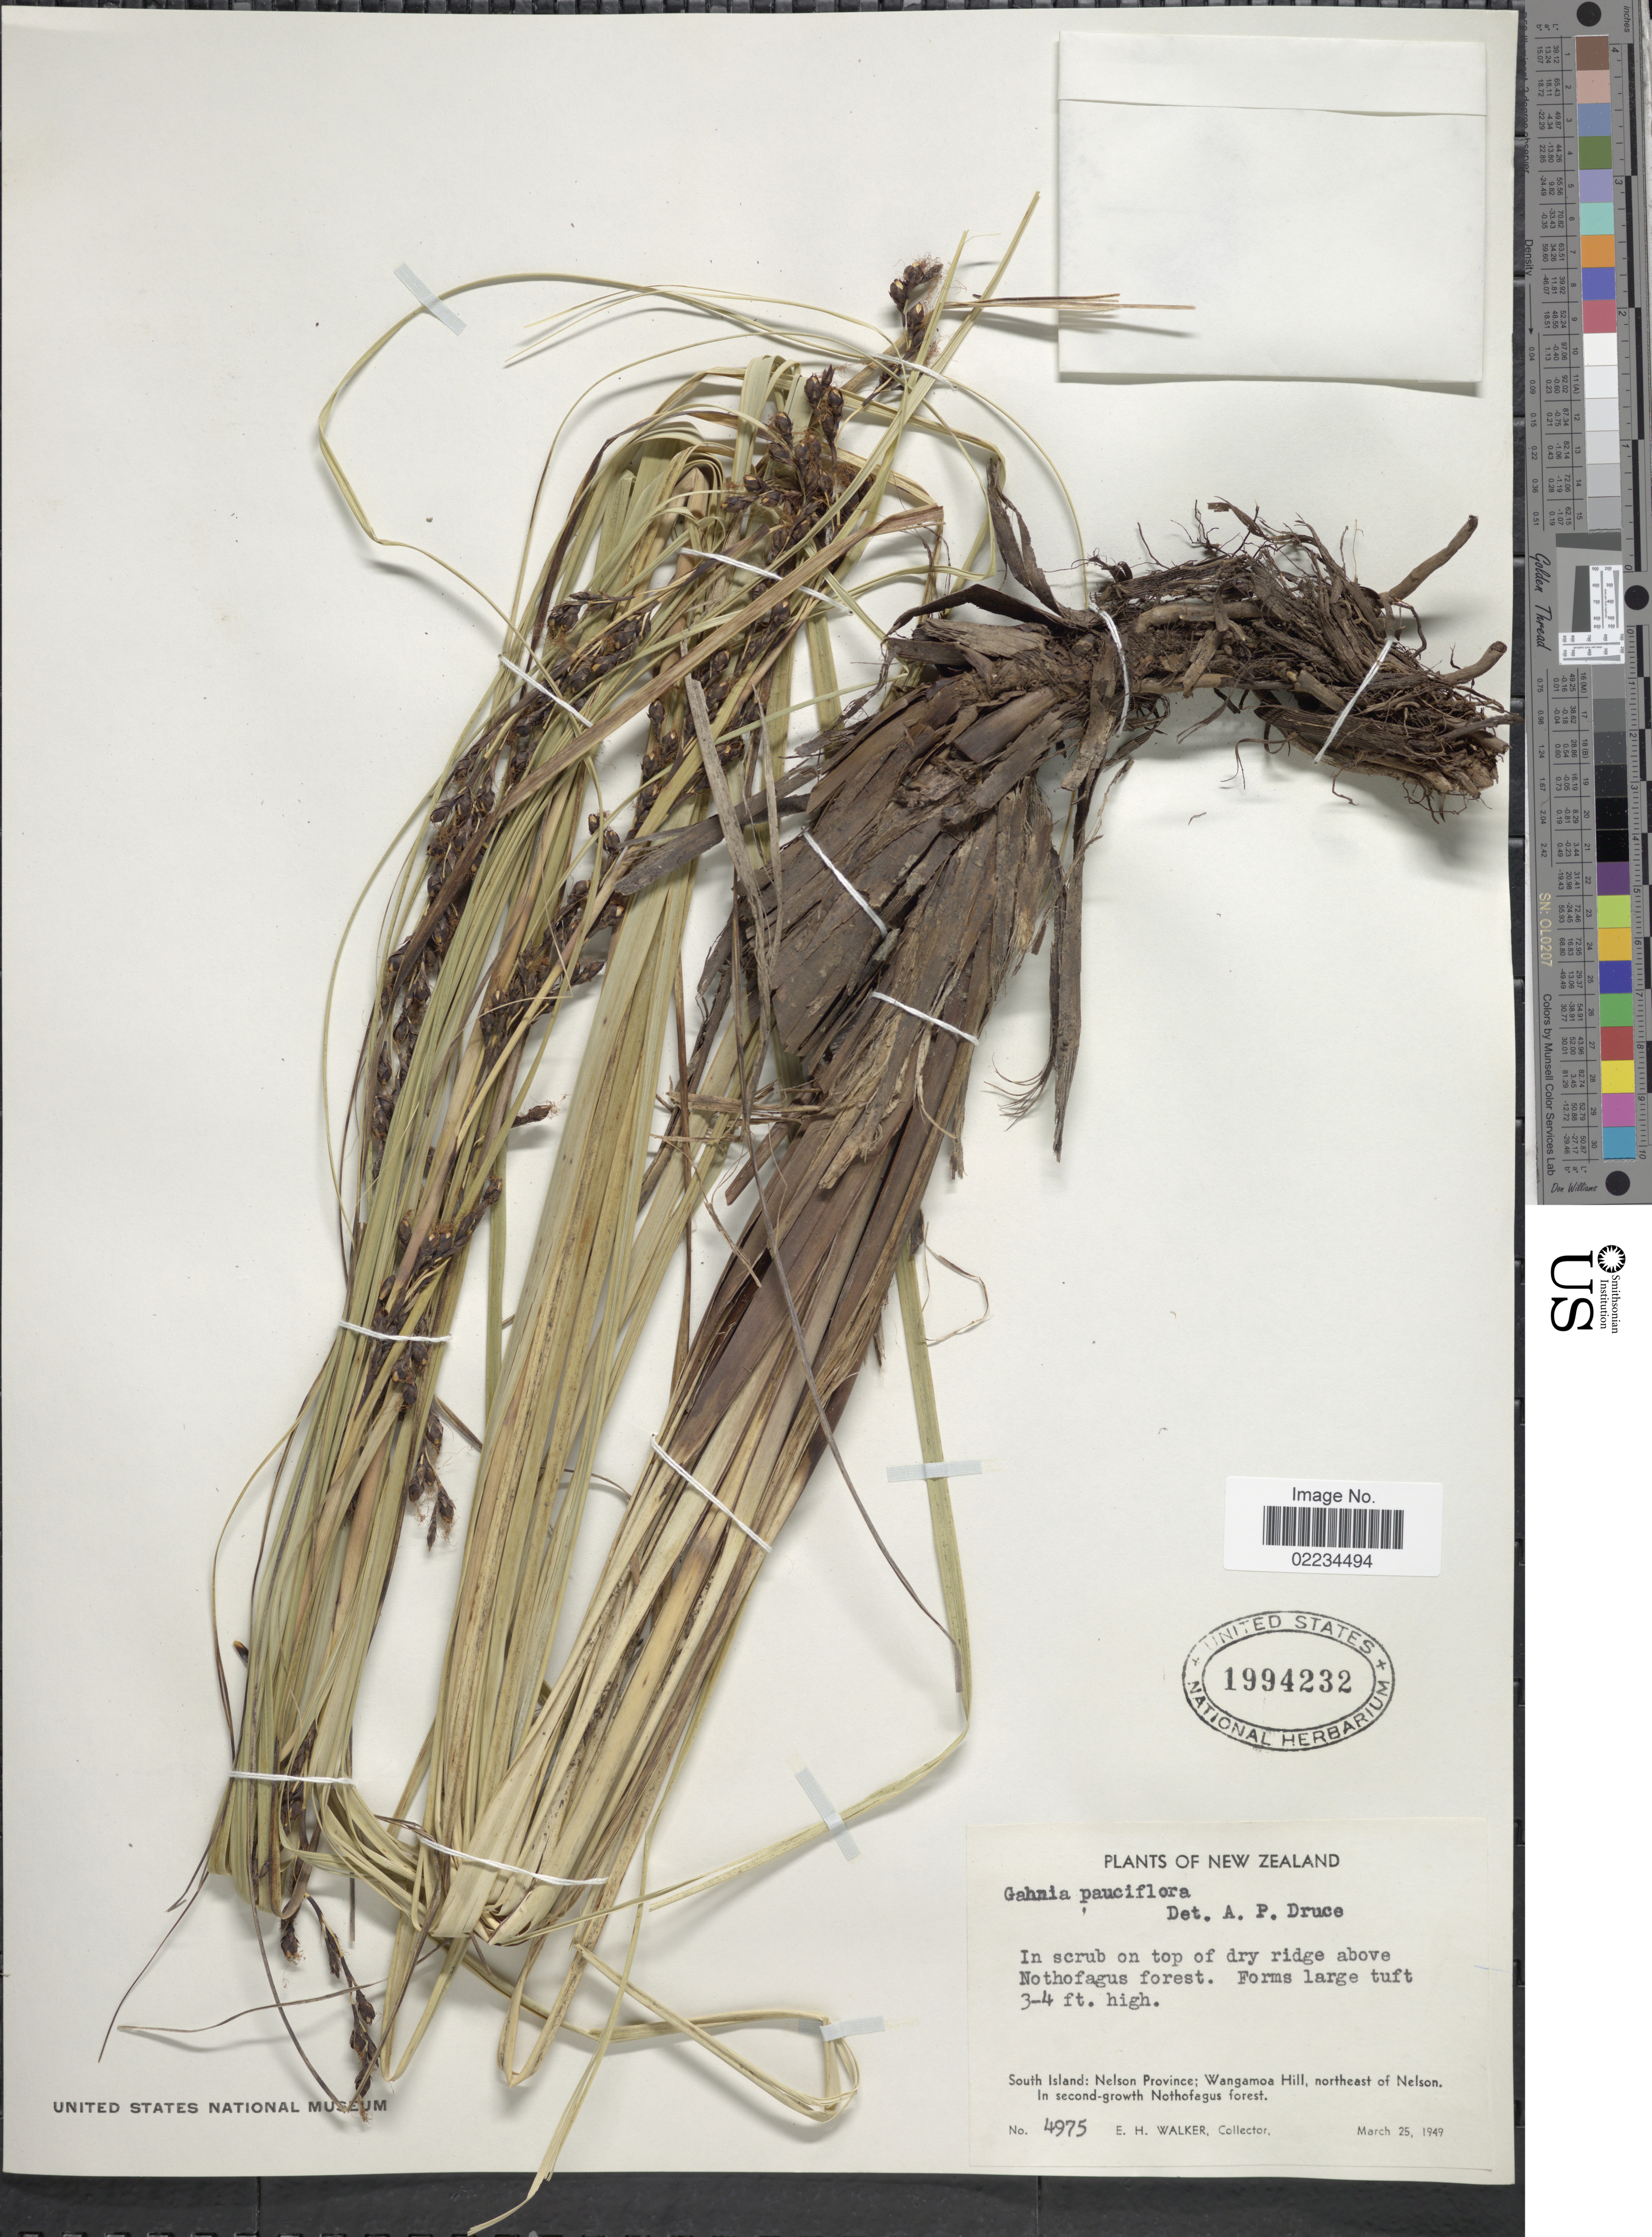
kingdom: Plantae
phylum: Tracheophyta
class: Liliopsida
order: Poales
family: Cyperaceae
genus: Gahnia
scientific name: Gahnia pauciflora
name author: Kirk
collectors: E. H. Walker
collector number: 4975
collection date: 1949-03-25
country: New Zealand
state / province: Nelson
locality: South Island; Wangamoa Hill, northeast of Nelson.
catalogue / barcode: US 1994232